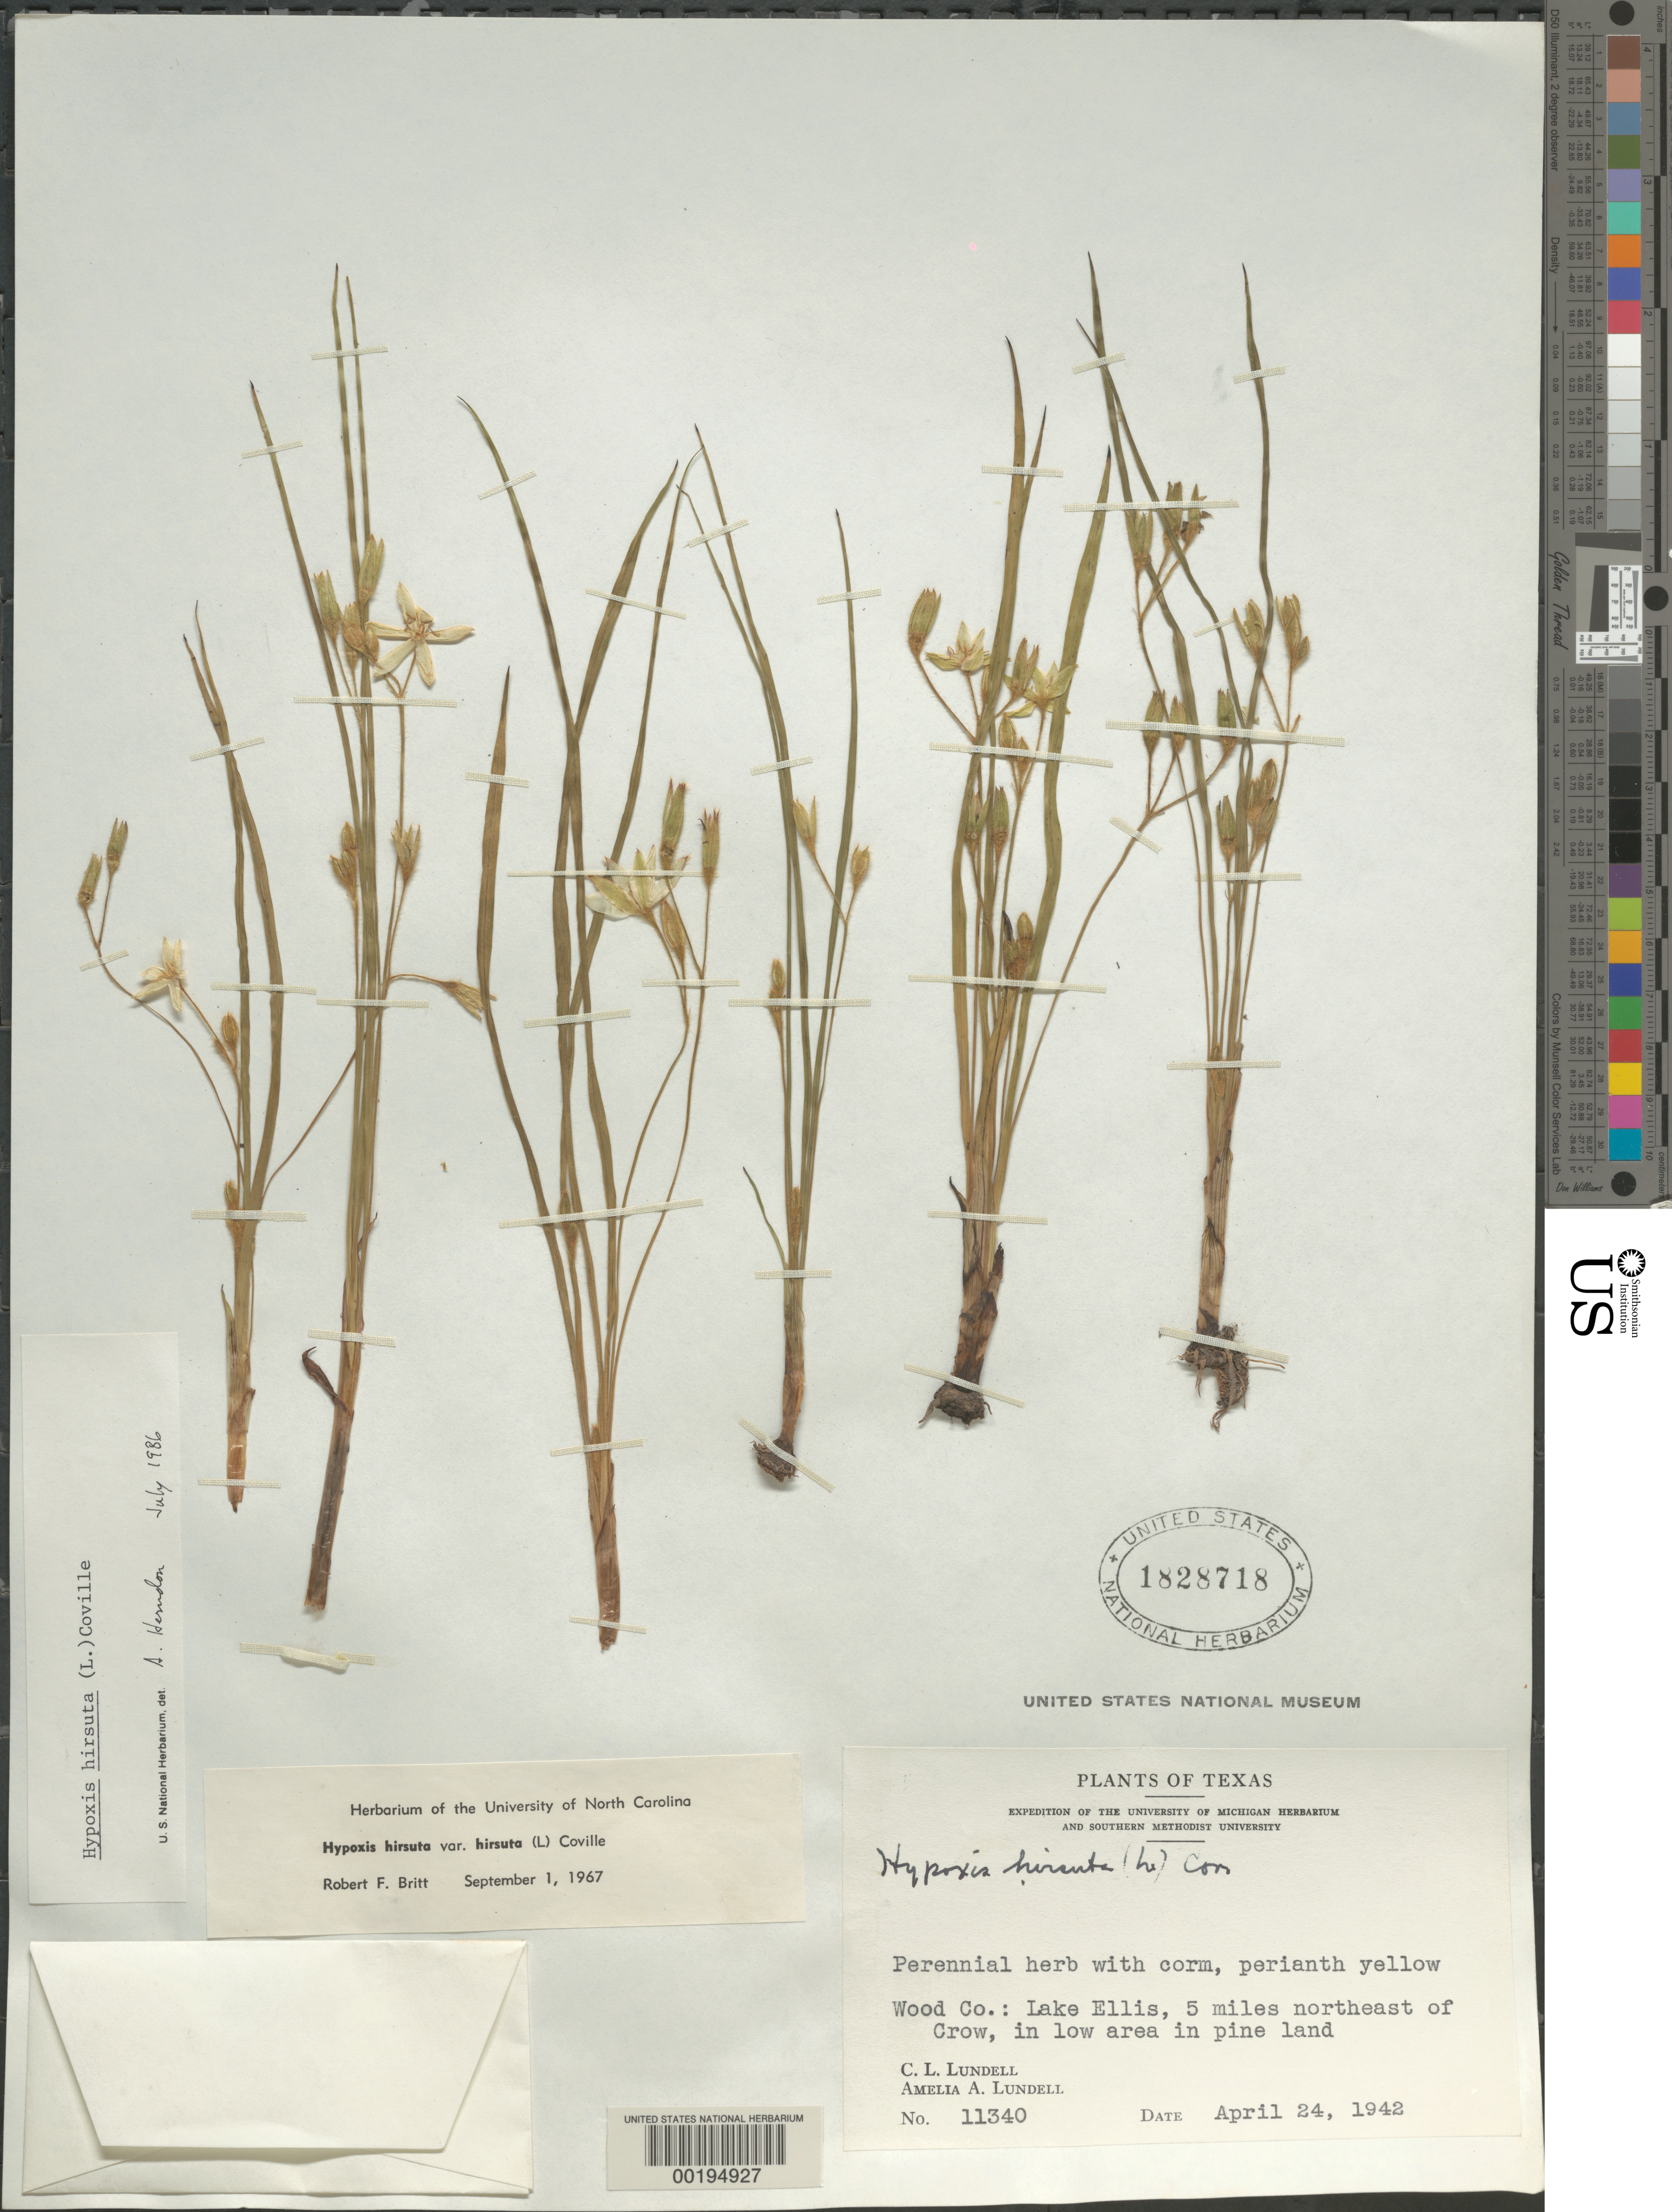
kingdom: Plantae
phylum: Tracheophyta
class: Liliopsida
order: Asparagales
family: Hypoxidaceae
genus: Hypoxis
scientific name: Hypoxis hirsuta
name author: (L.) Coville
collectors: C. L. Lundell & A. A. Lundell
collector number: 11340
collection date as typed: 24 Apr 1942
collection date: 1942-04-24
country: United States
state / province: Texas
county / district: Wood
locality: Lake ellis, 5 mi ne of crow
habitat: In low area in pine land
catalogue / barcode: US 1828718